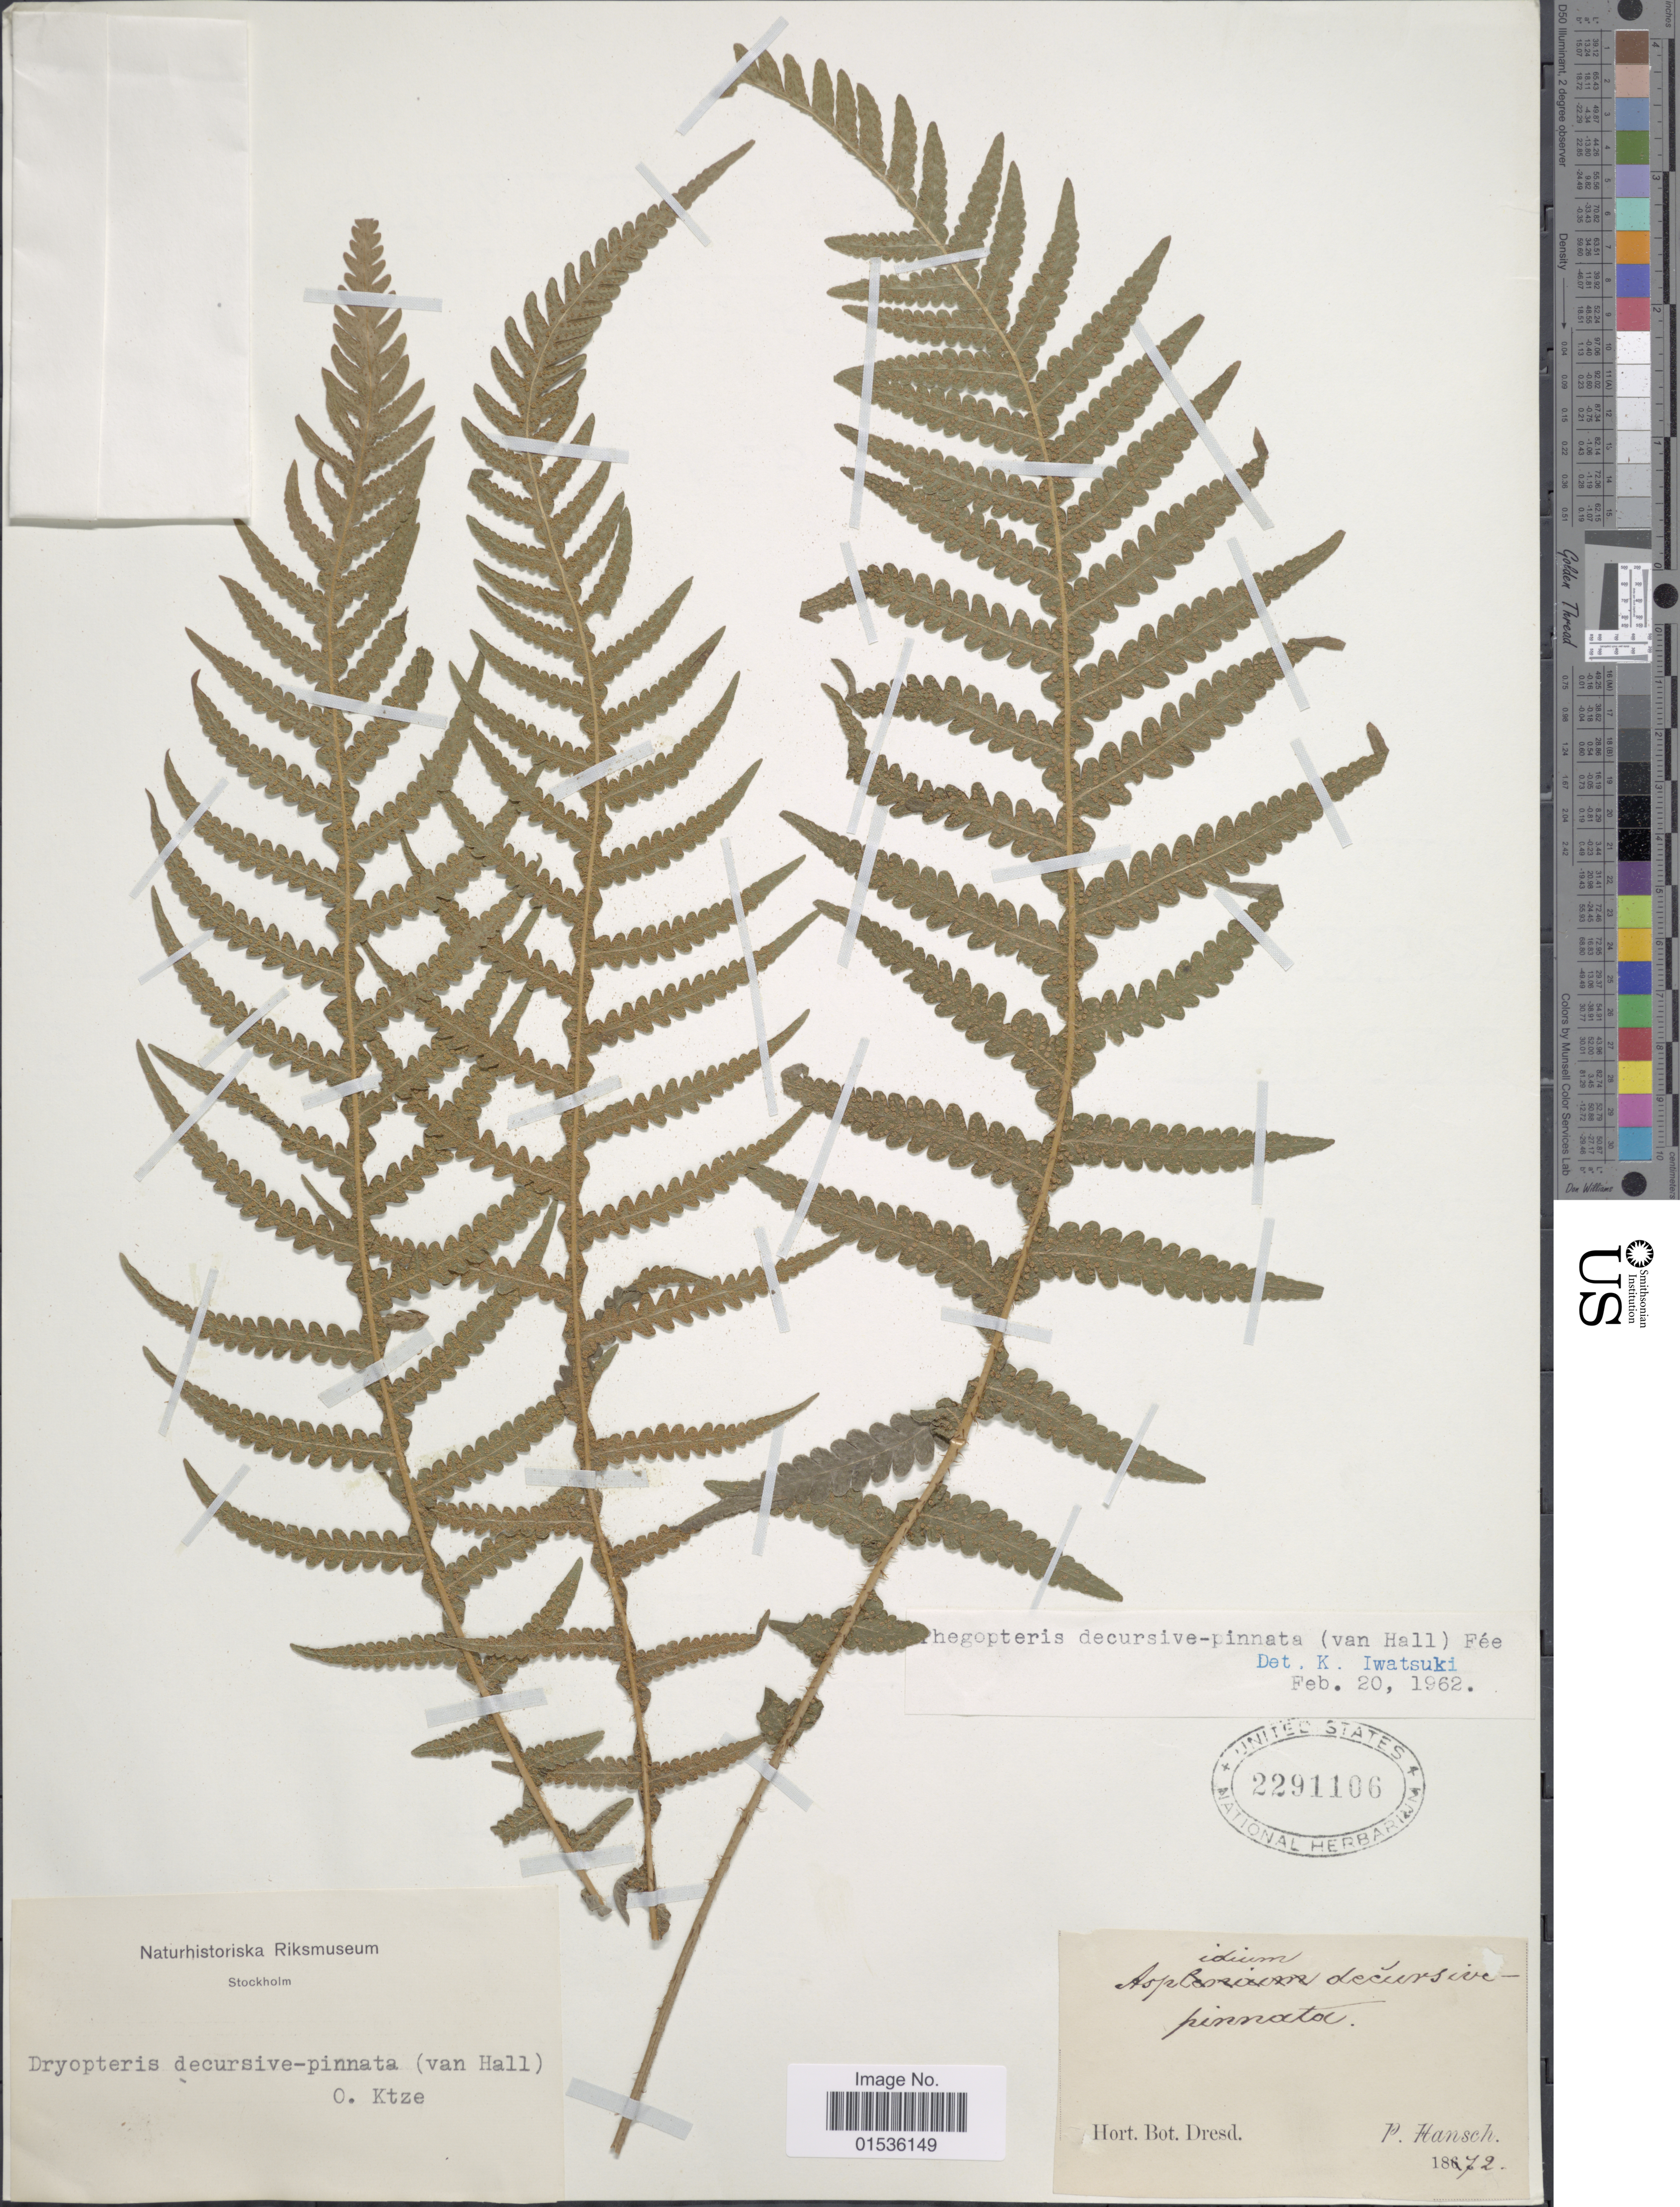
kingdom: Plantae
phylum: Tracheophyta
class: Polypodiopsida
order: Polypodiales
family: Thelypteridaceae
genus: Phegopteris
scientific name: Phegopteris decursivepinnata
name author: (H.C. Hall) Fée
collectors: P. Hansch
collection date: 1872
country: Germany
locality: Hort. Bot. Dresd.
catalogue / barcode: US 2291106